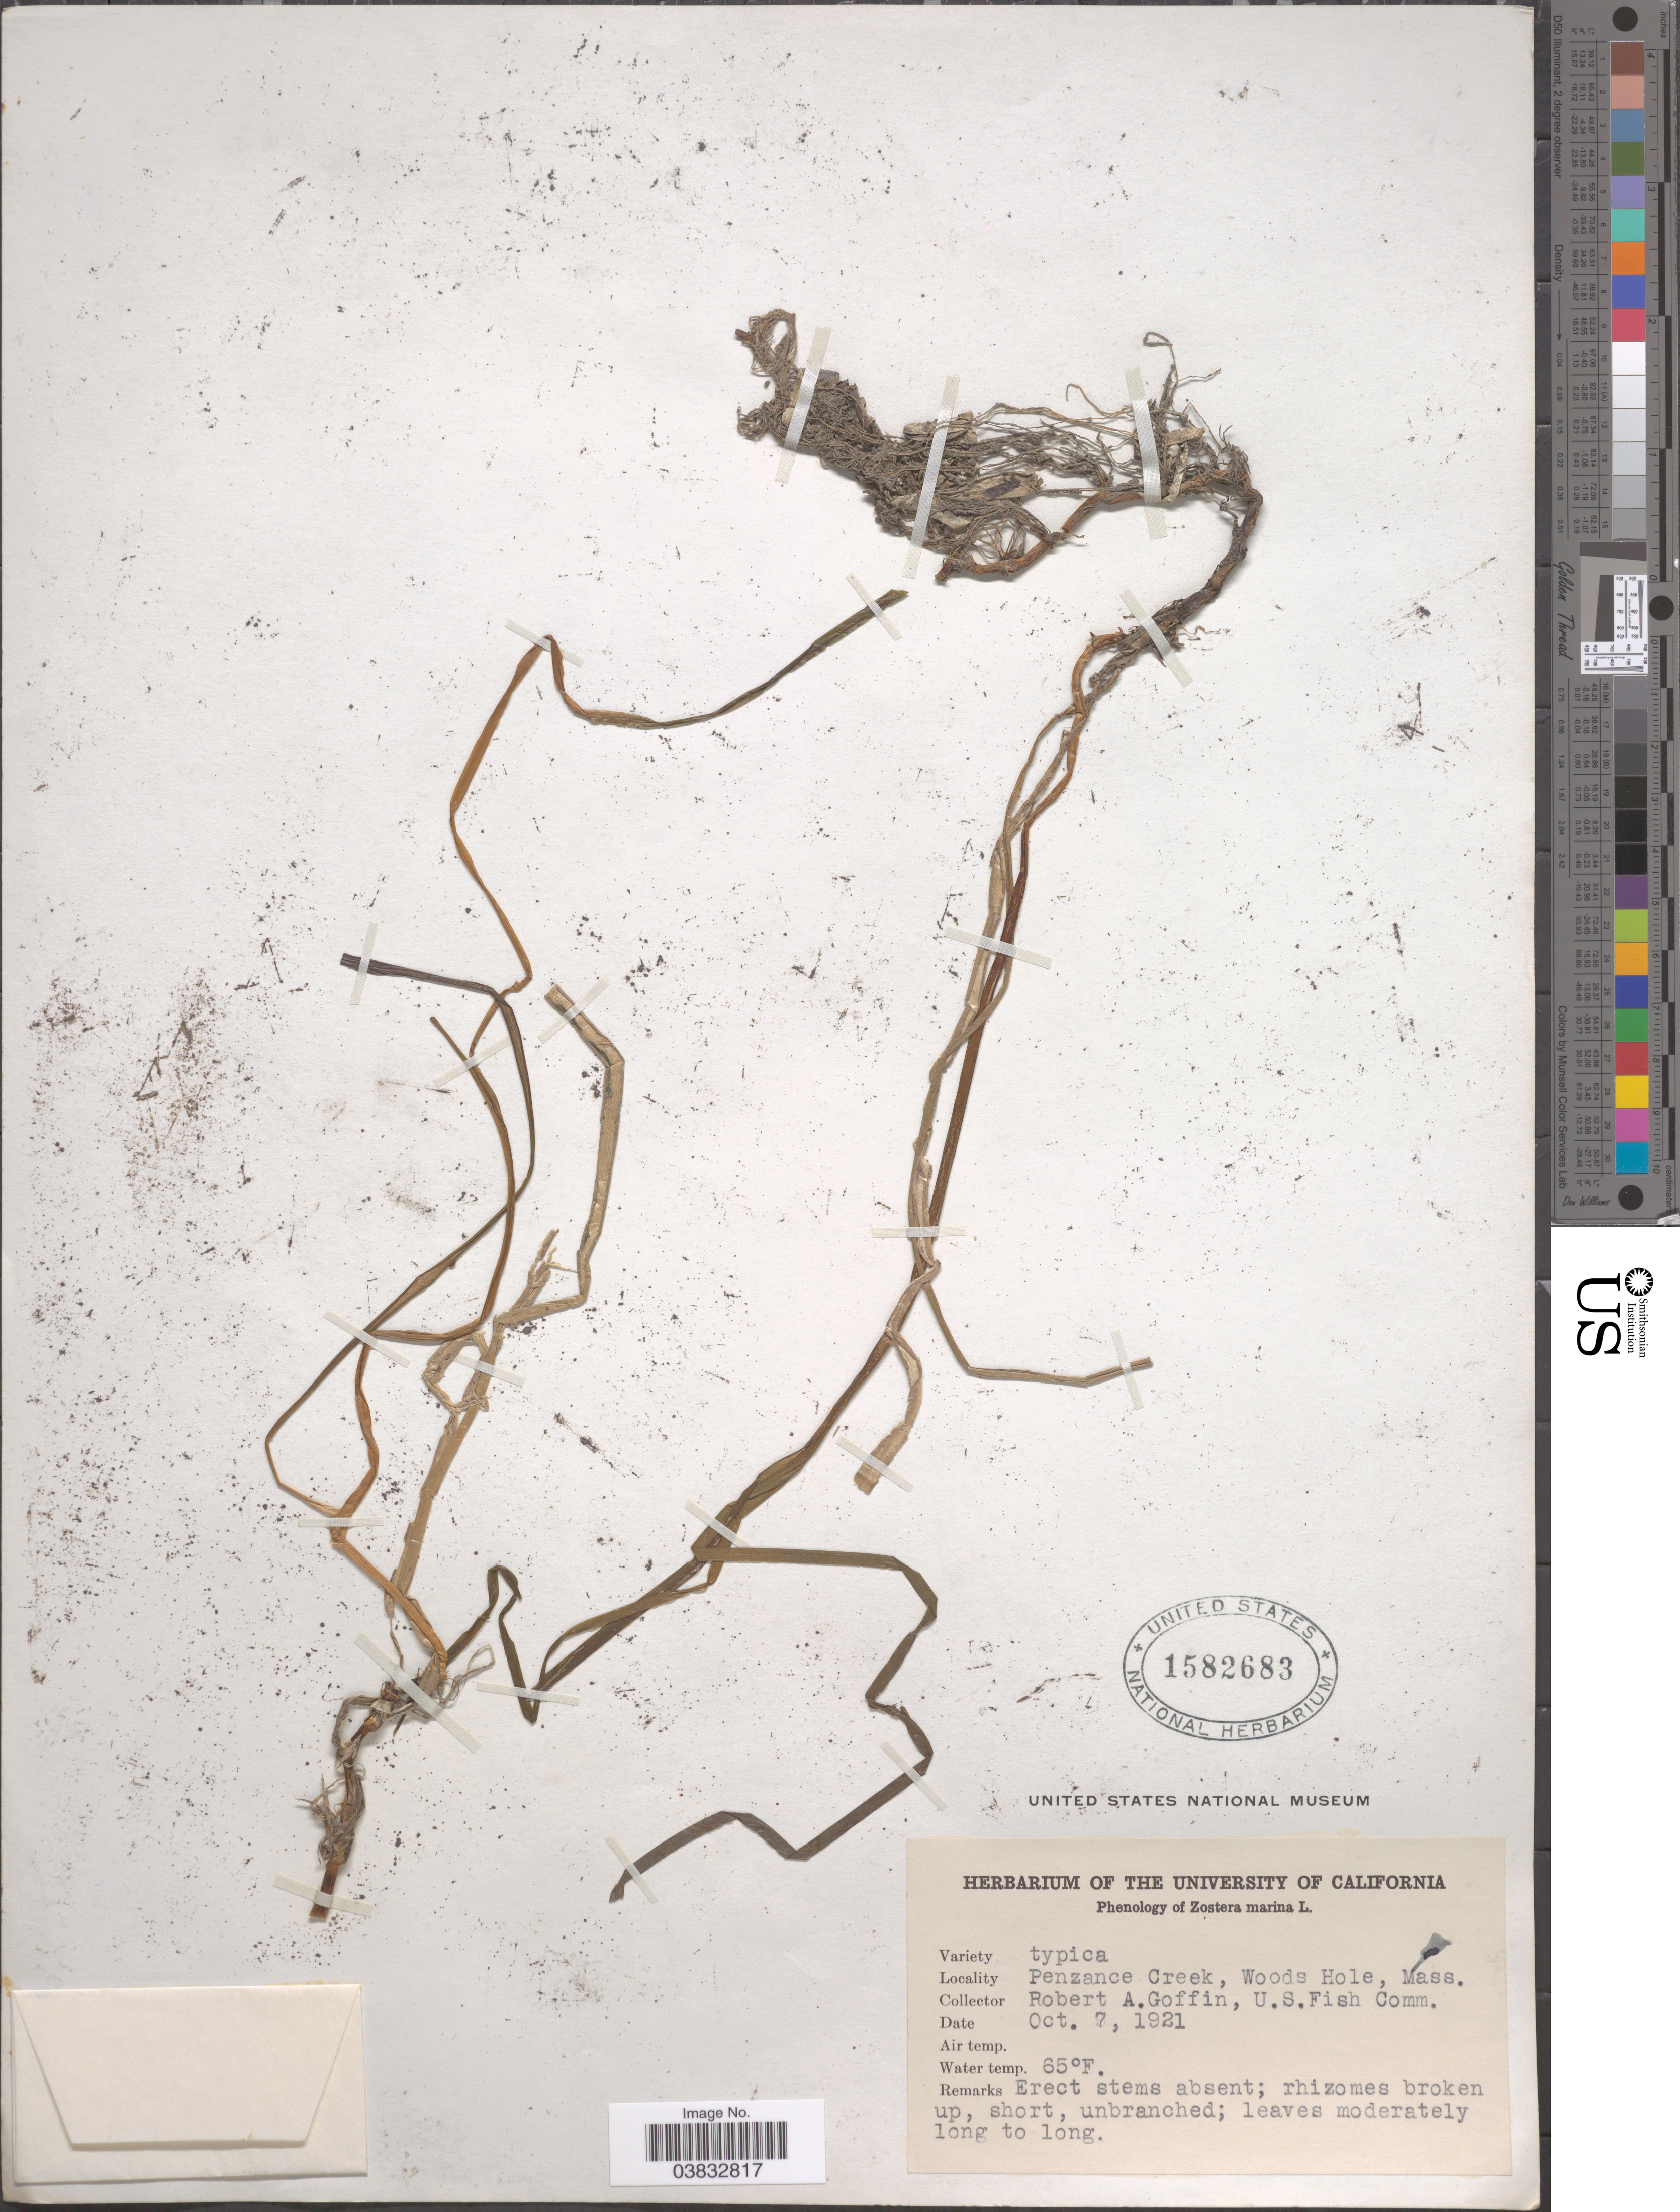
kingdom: Plantae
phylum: Tracheophyta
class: Liliopsida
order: Alismatales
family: Zosteraceae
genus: Zostera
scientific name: Zostera marina var. typica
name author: L.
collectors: R. Goffin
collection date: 1921-10-07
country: United States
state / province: Massachusetts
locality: Penzance Creek, Woods Hole.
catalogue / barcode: US 1582683